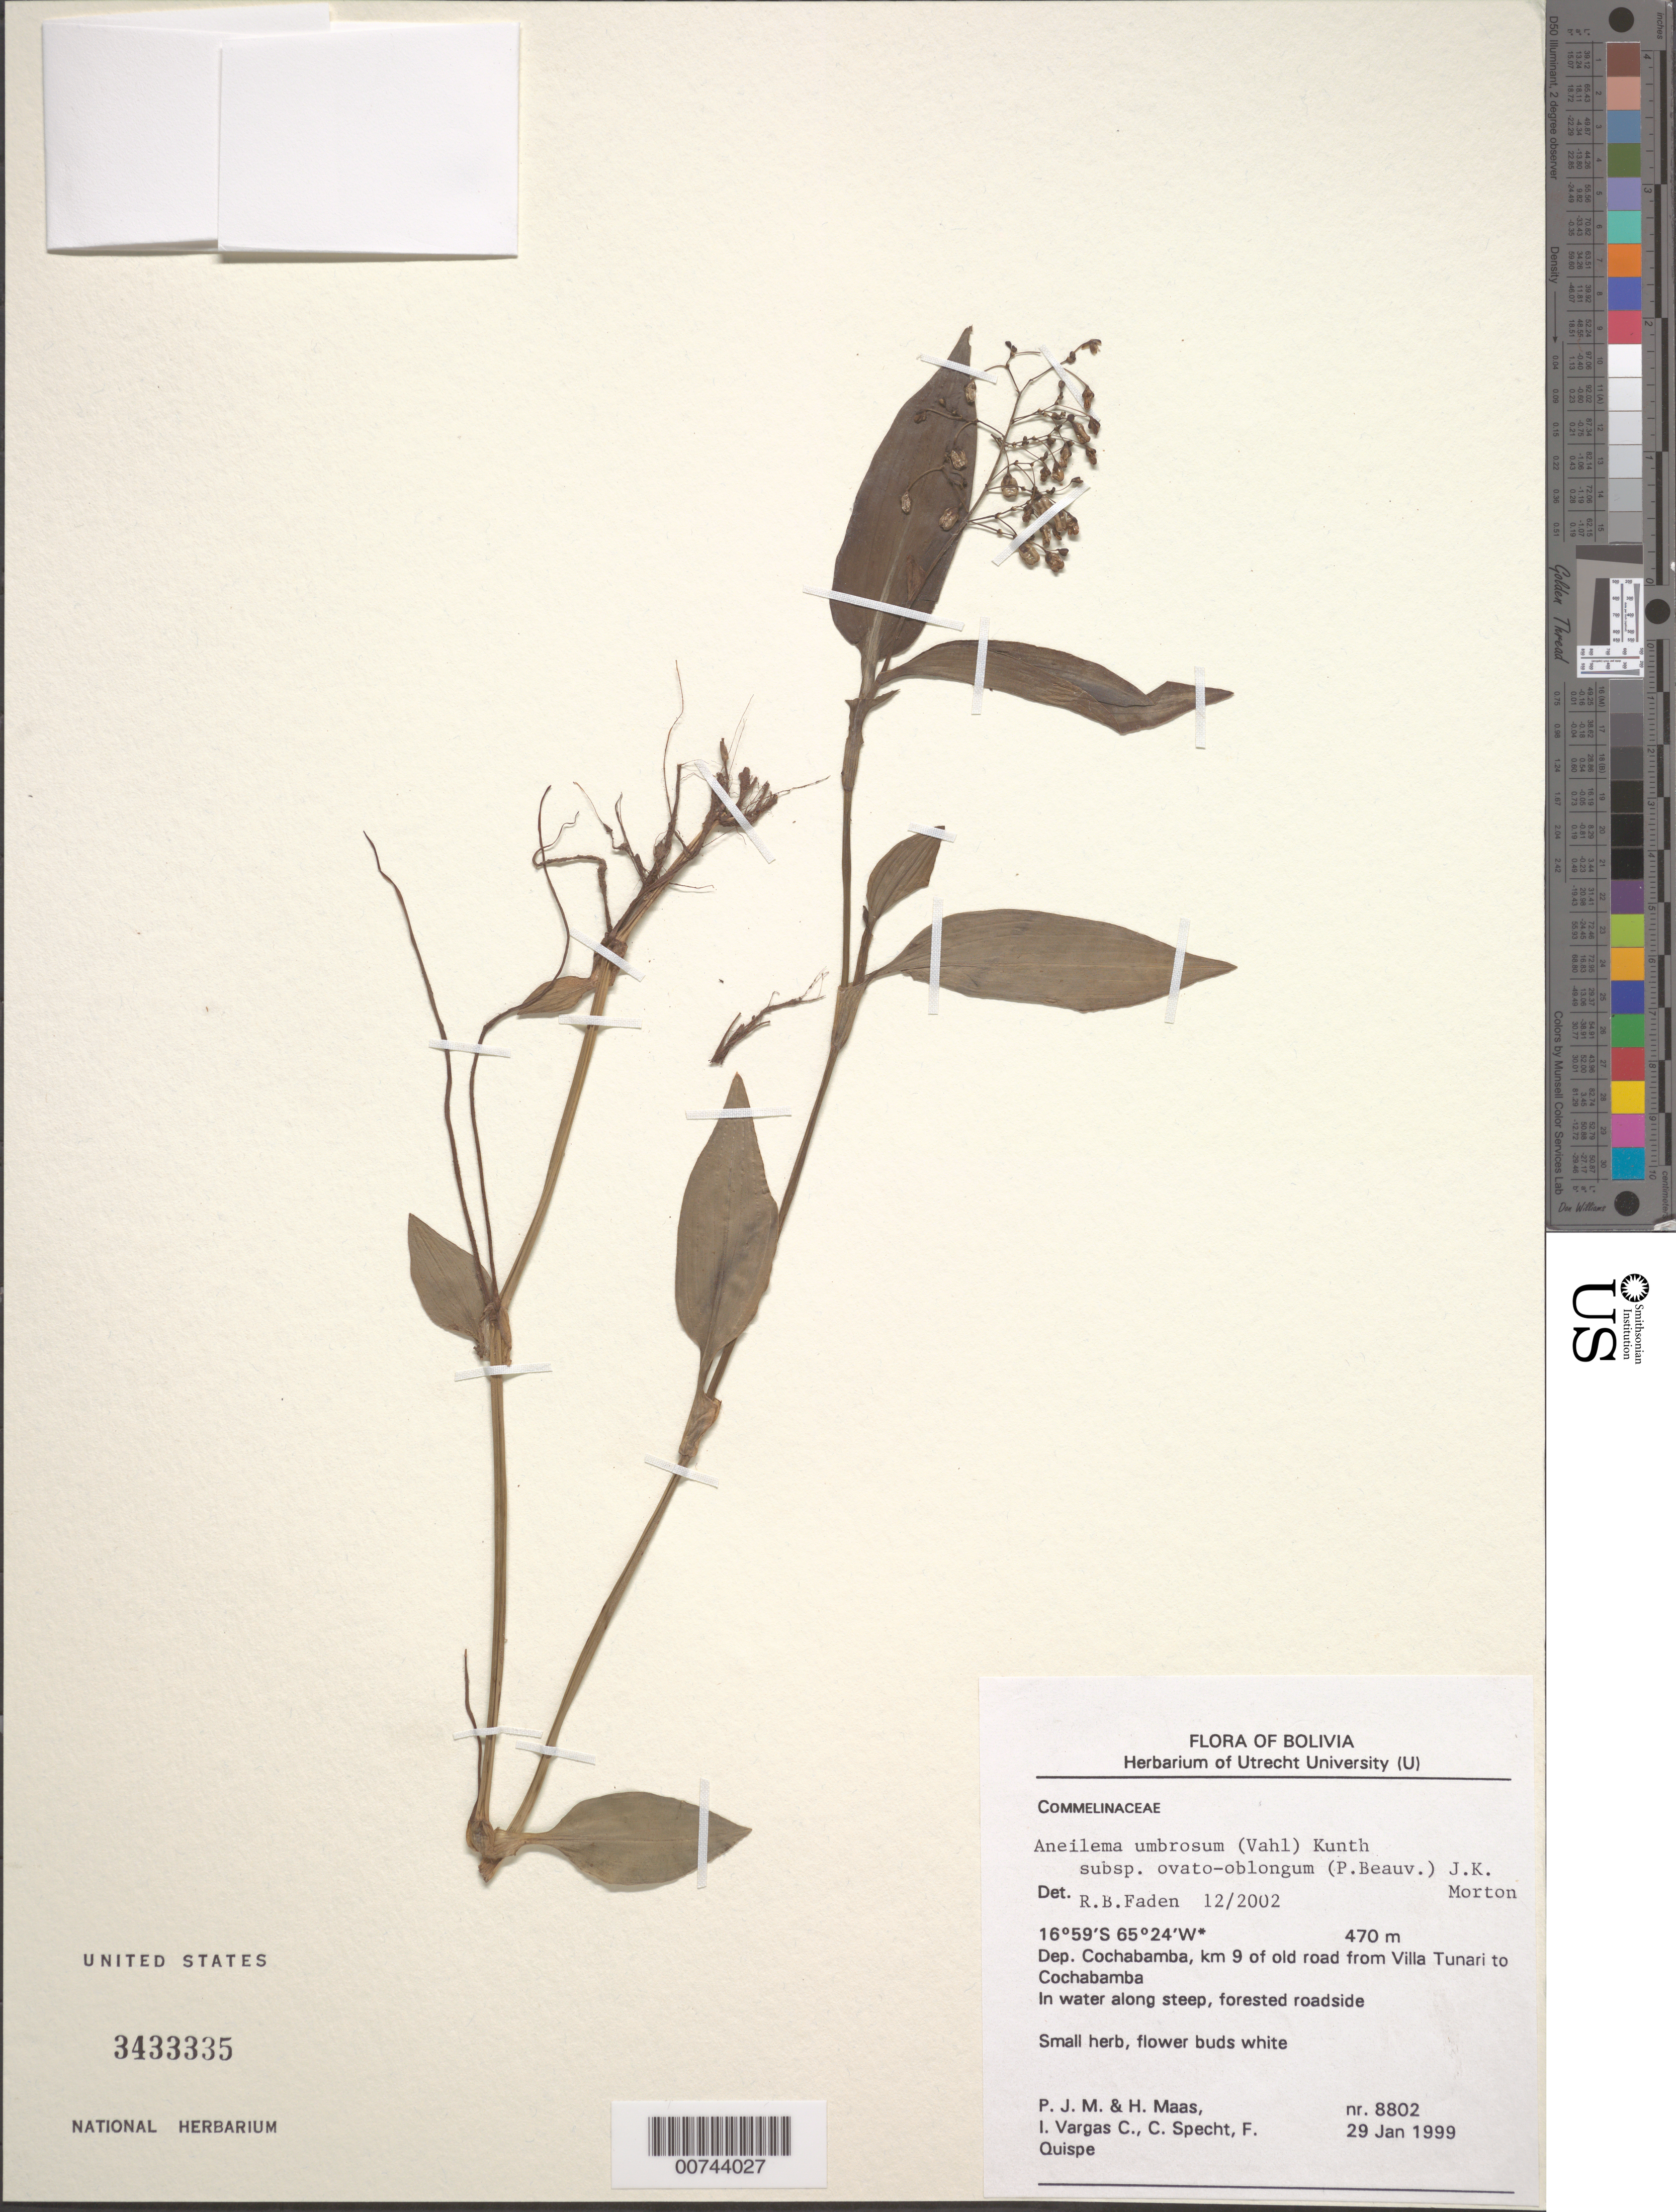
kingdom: Plantae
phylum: Tracheophyta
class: Liliopsida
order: Commelinales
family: Commelinaceae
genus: Aneilema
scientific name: Aneilema umbrosum subsp. ovato-oblongum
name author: (P. Beauv.) J.K. Morton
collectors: P. Maas, H. Maas van de Kamer, I. G. Vargas C., C. D. Specht & F. Quispe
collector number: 8802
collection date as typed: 29 Jan 1999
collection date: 1999-01-29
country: Bolivia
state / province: Cochabamba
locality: From Villa Tunari to Cochabamba.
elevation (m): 470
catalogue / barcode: US 3433335